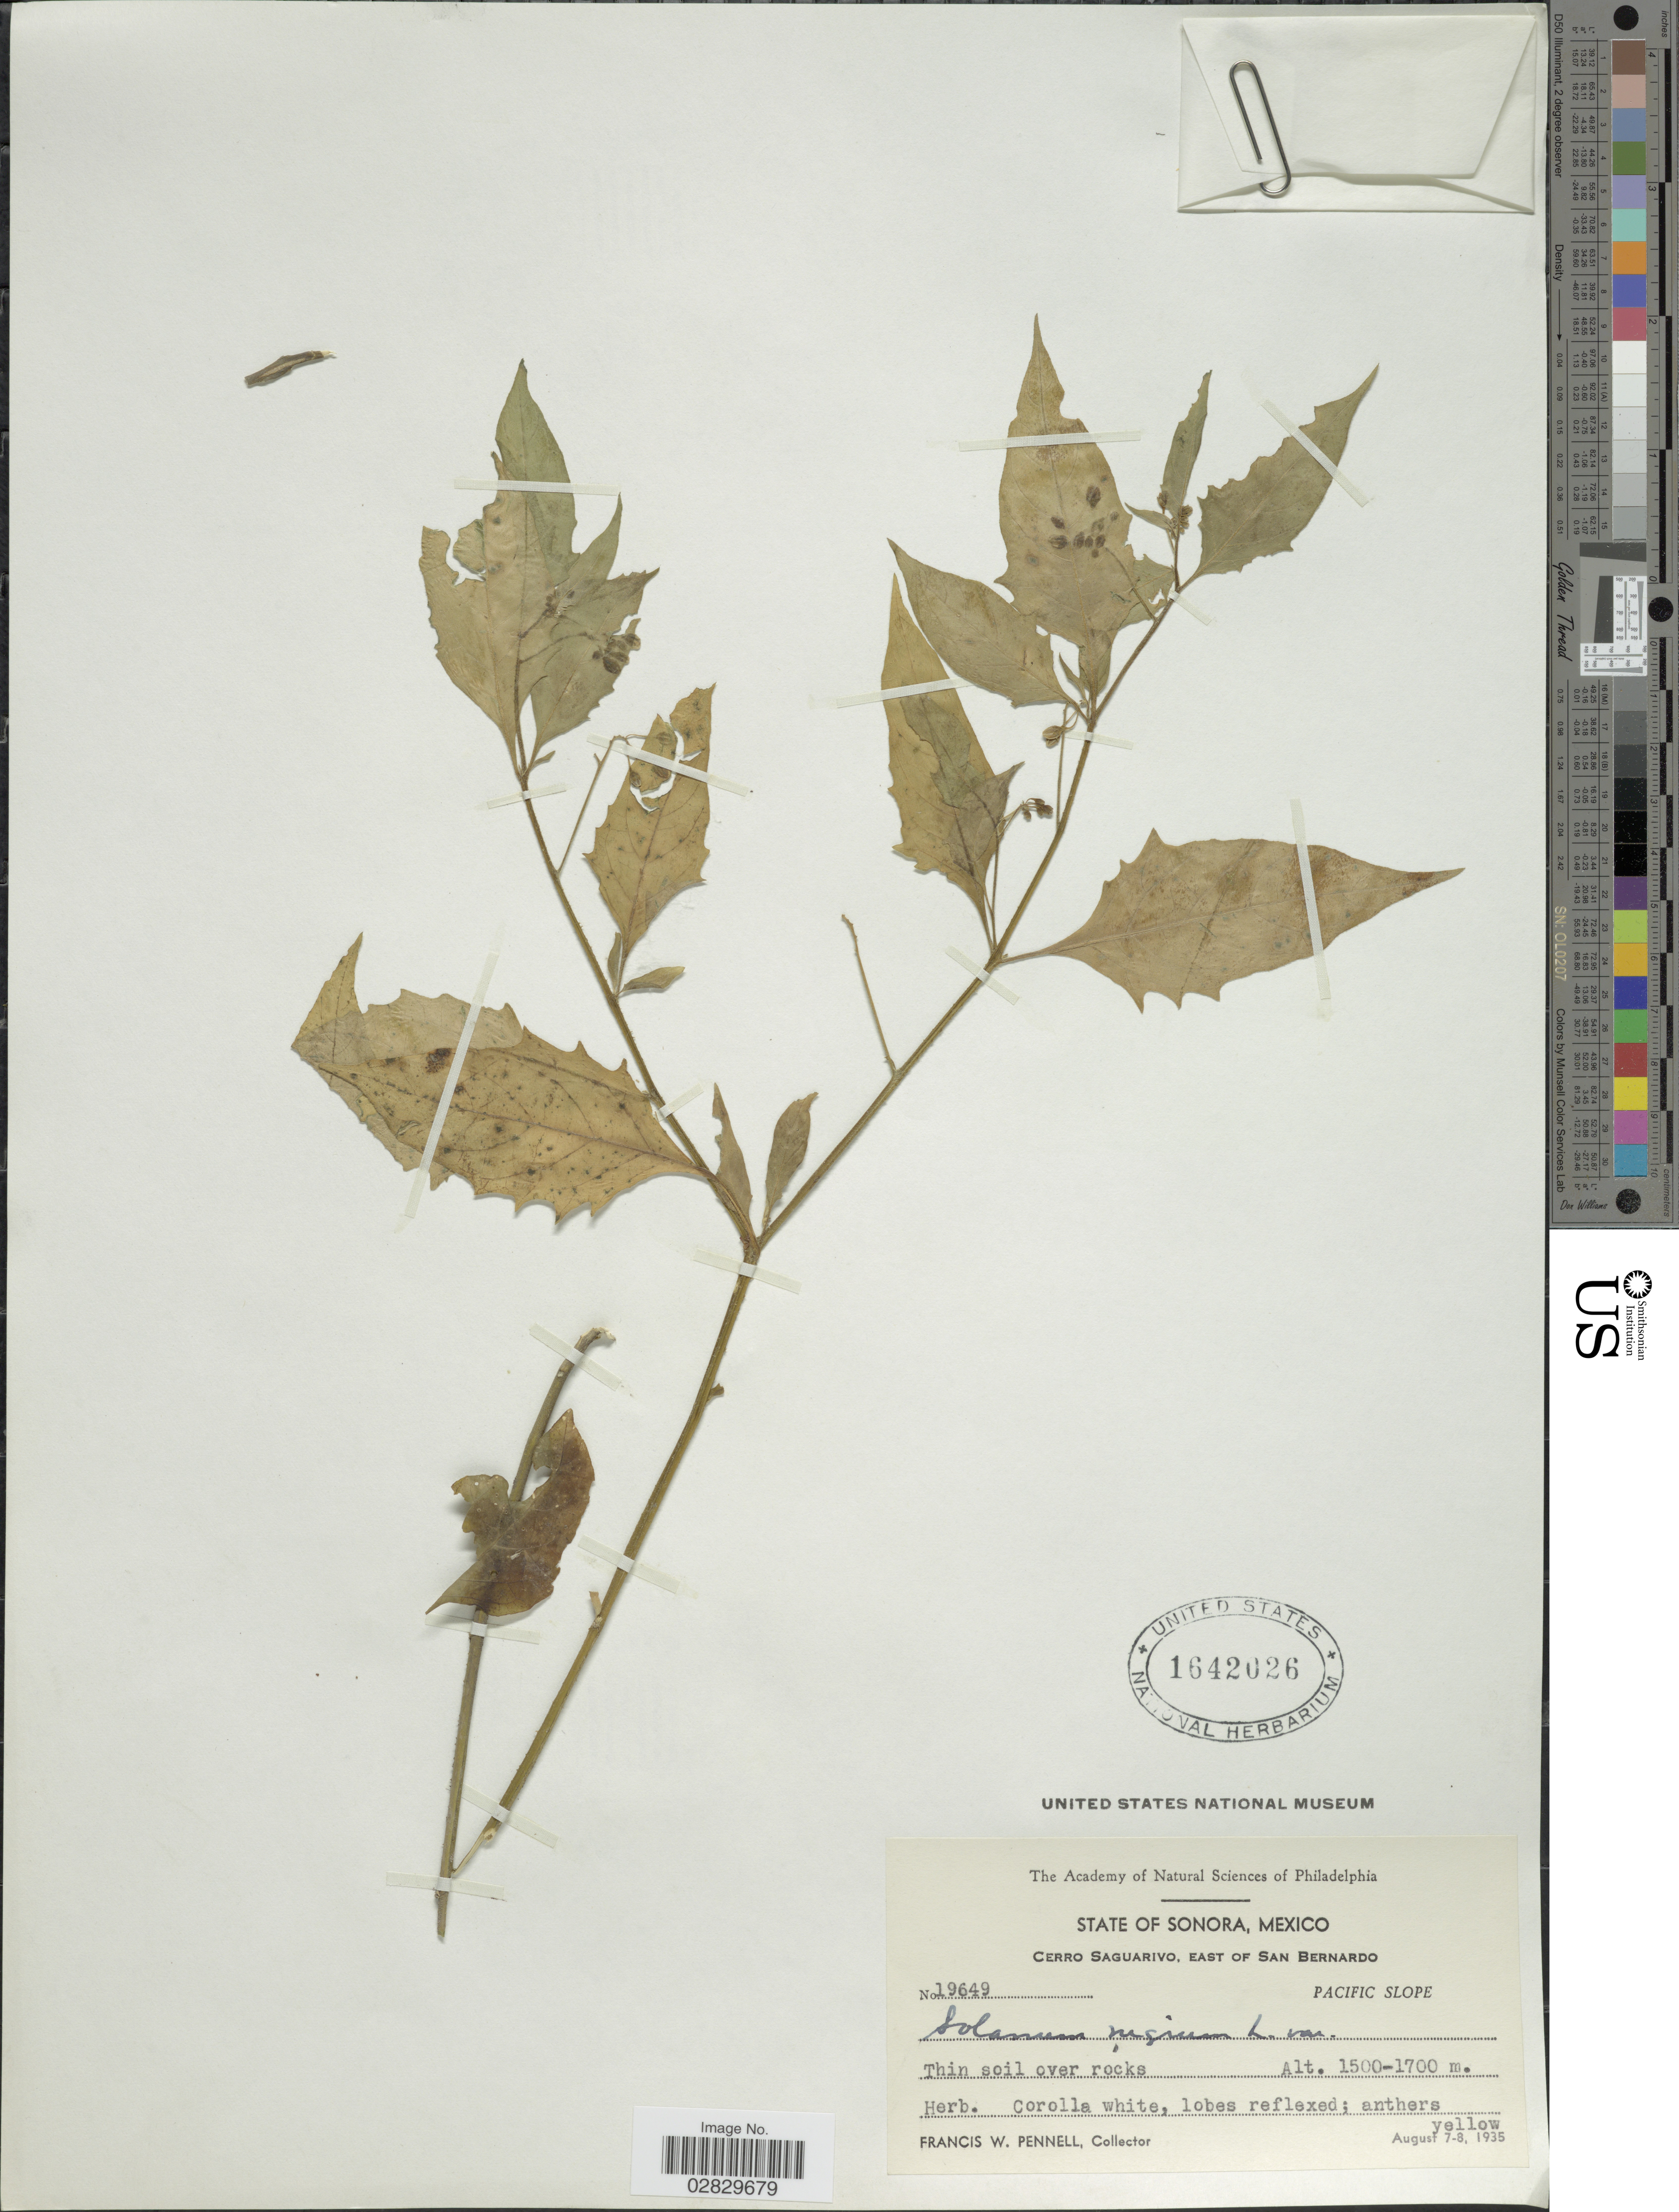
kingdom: Plantae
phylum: Tracheophyta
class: Magnoliopsida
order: Solanales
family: Solanaceae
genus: Solanum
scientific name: Solanum douglasii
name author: Dunal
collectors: F. W. Pennell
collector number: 19649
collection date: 1935-08-07/1935-08-08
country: Mexico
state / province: Sonora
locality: Cerro Saguarivo, East of San Bernardo. Pacific Slope.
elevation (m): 1500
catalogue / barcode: US 1642026